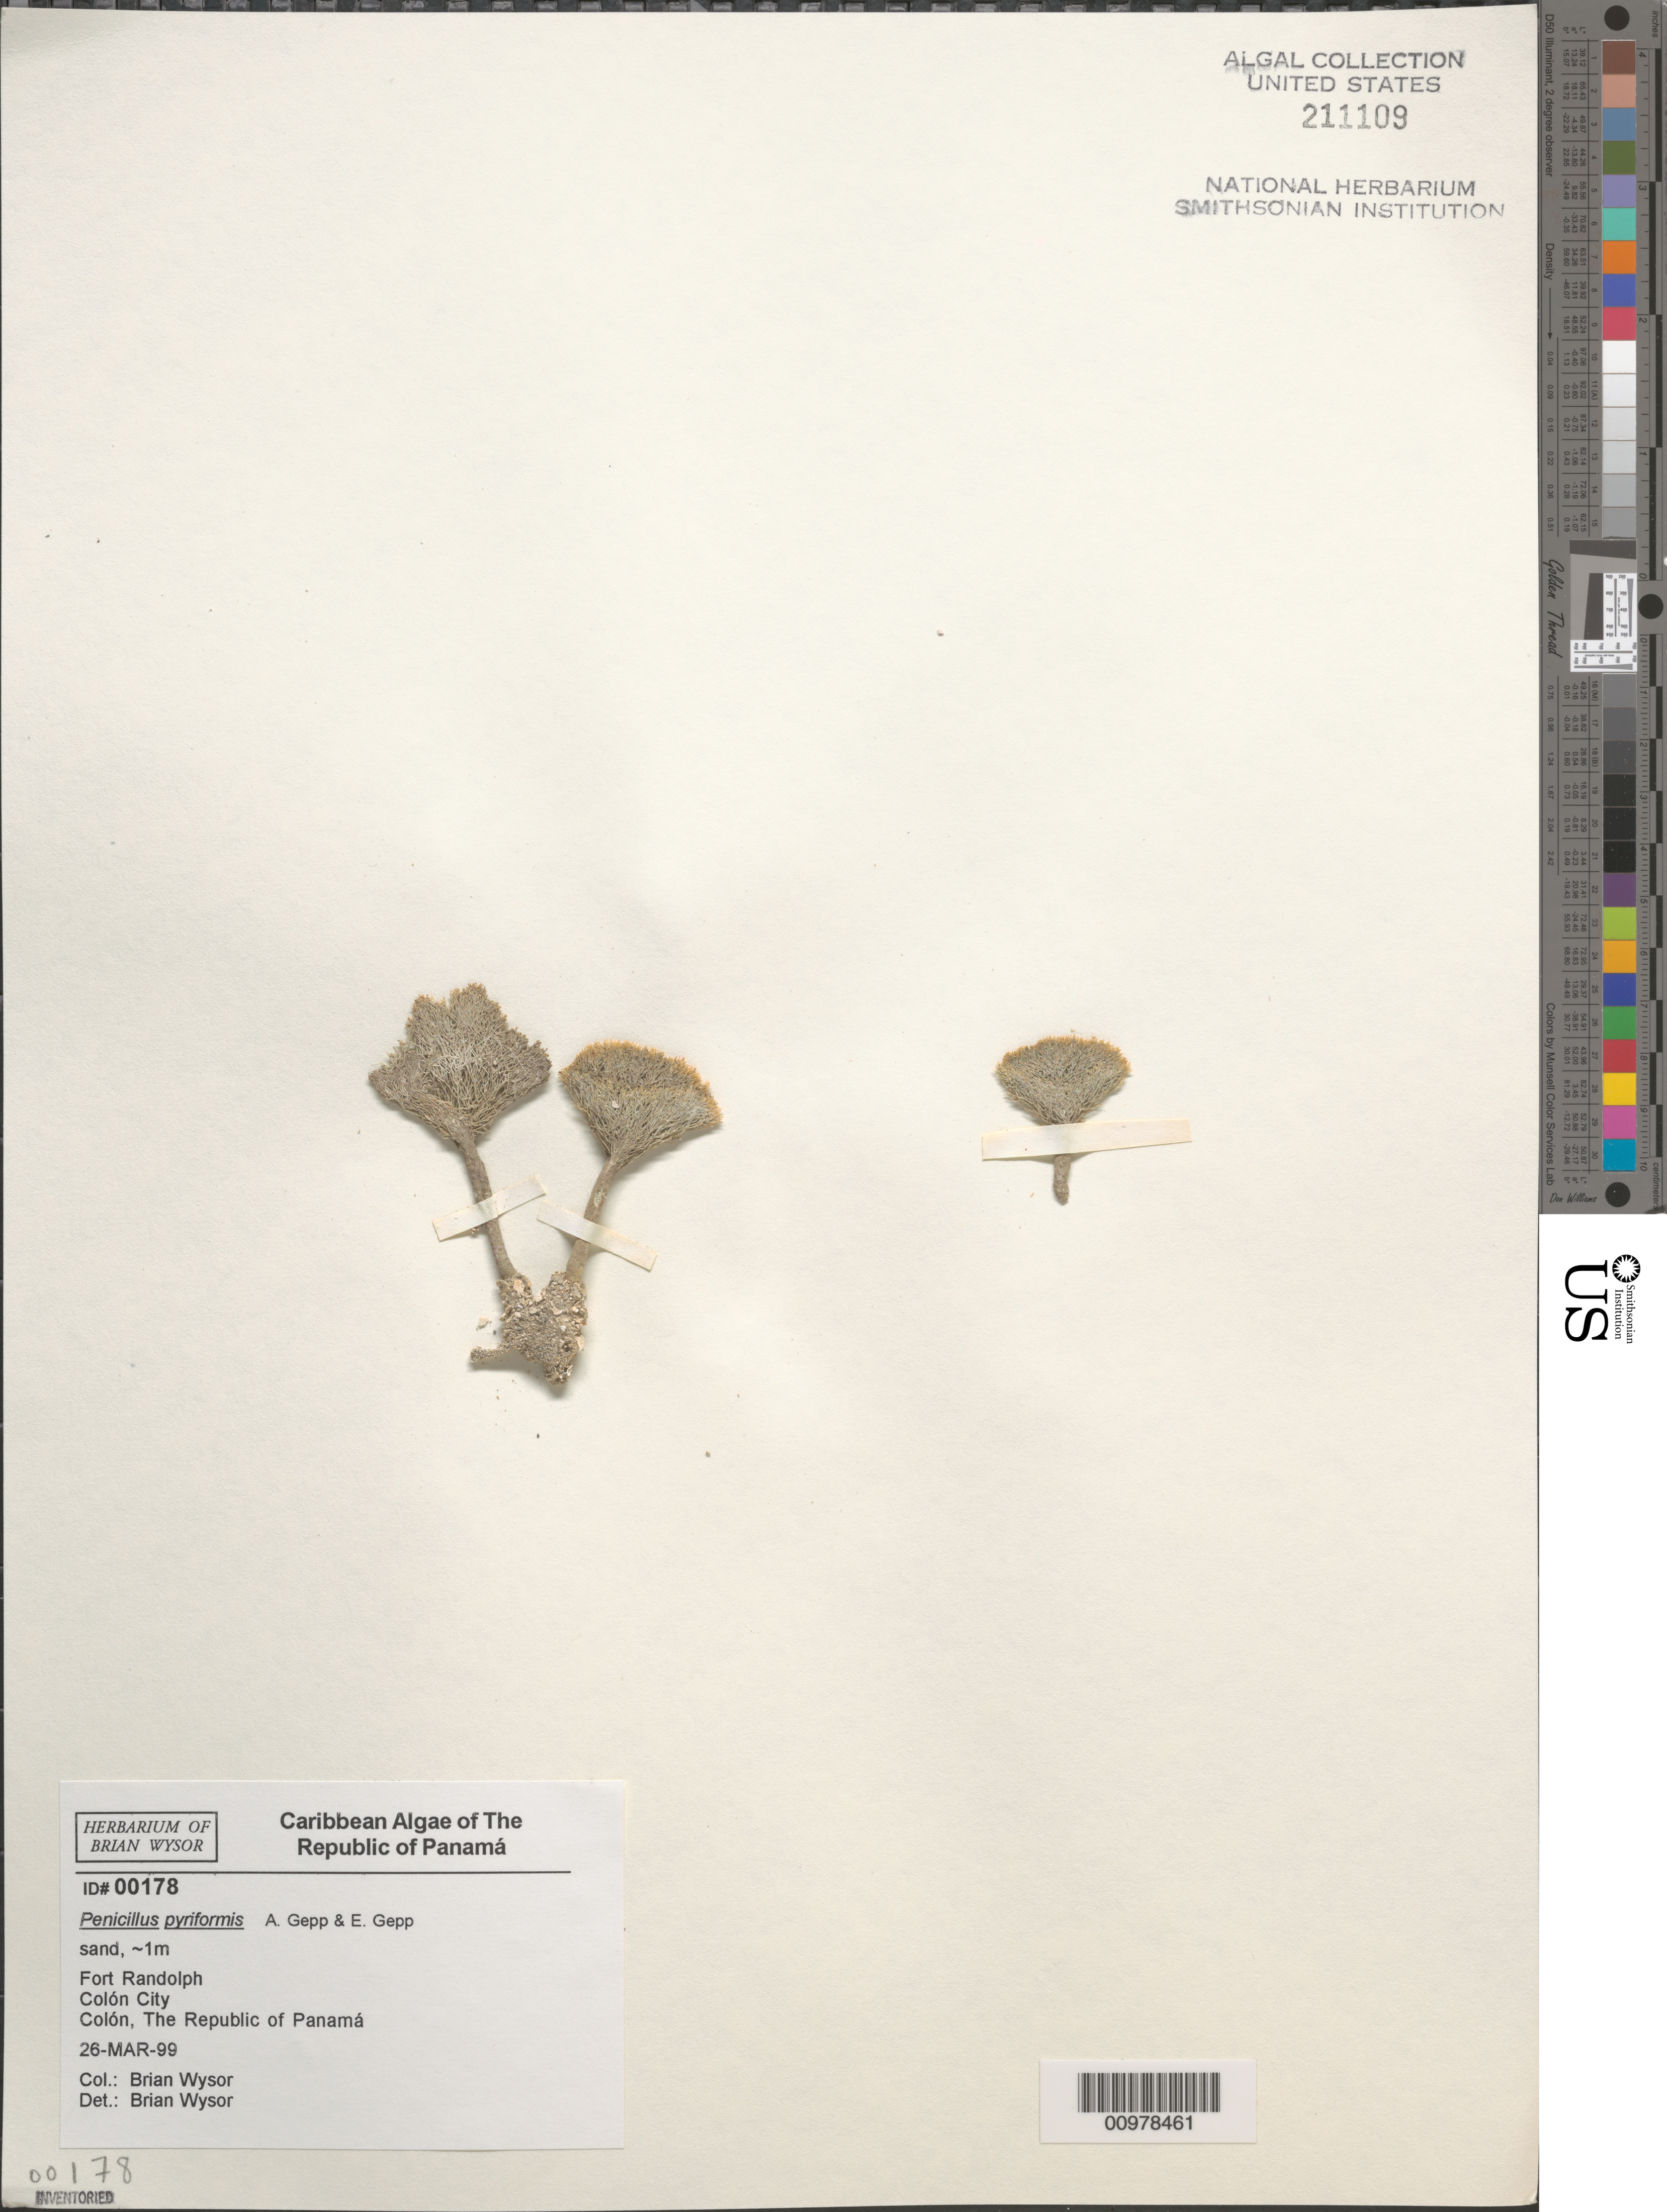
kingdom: Plantae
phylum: Chlorophyta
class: Ulvophyceae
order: Bryopsidales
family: Udoteaceae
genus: Penicillus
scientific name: Penicillus pyriformis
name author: A. Gepp & E. Gepp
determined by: Wysor, B.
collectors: B. Wysor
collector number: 00178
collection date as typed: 26 Mar 1999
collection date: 1999-03-26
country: Panama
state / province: Colón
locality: Fort Randolph, Colón City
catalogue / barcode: US 211109